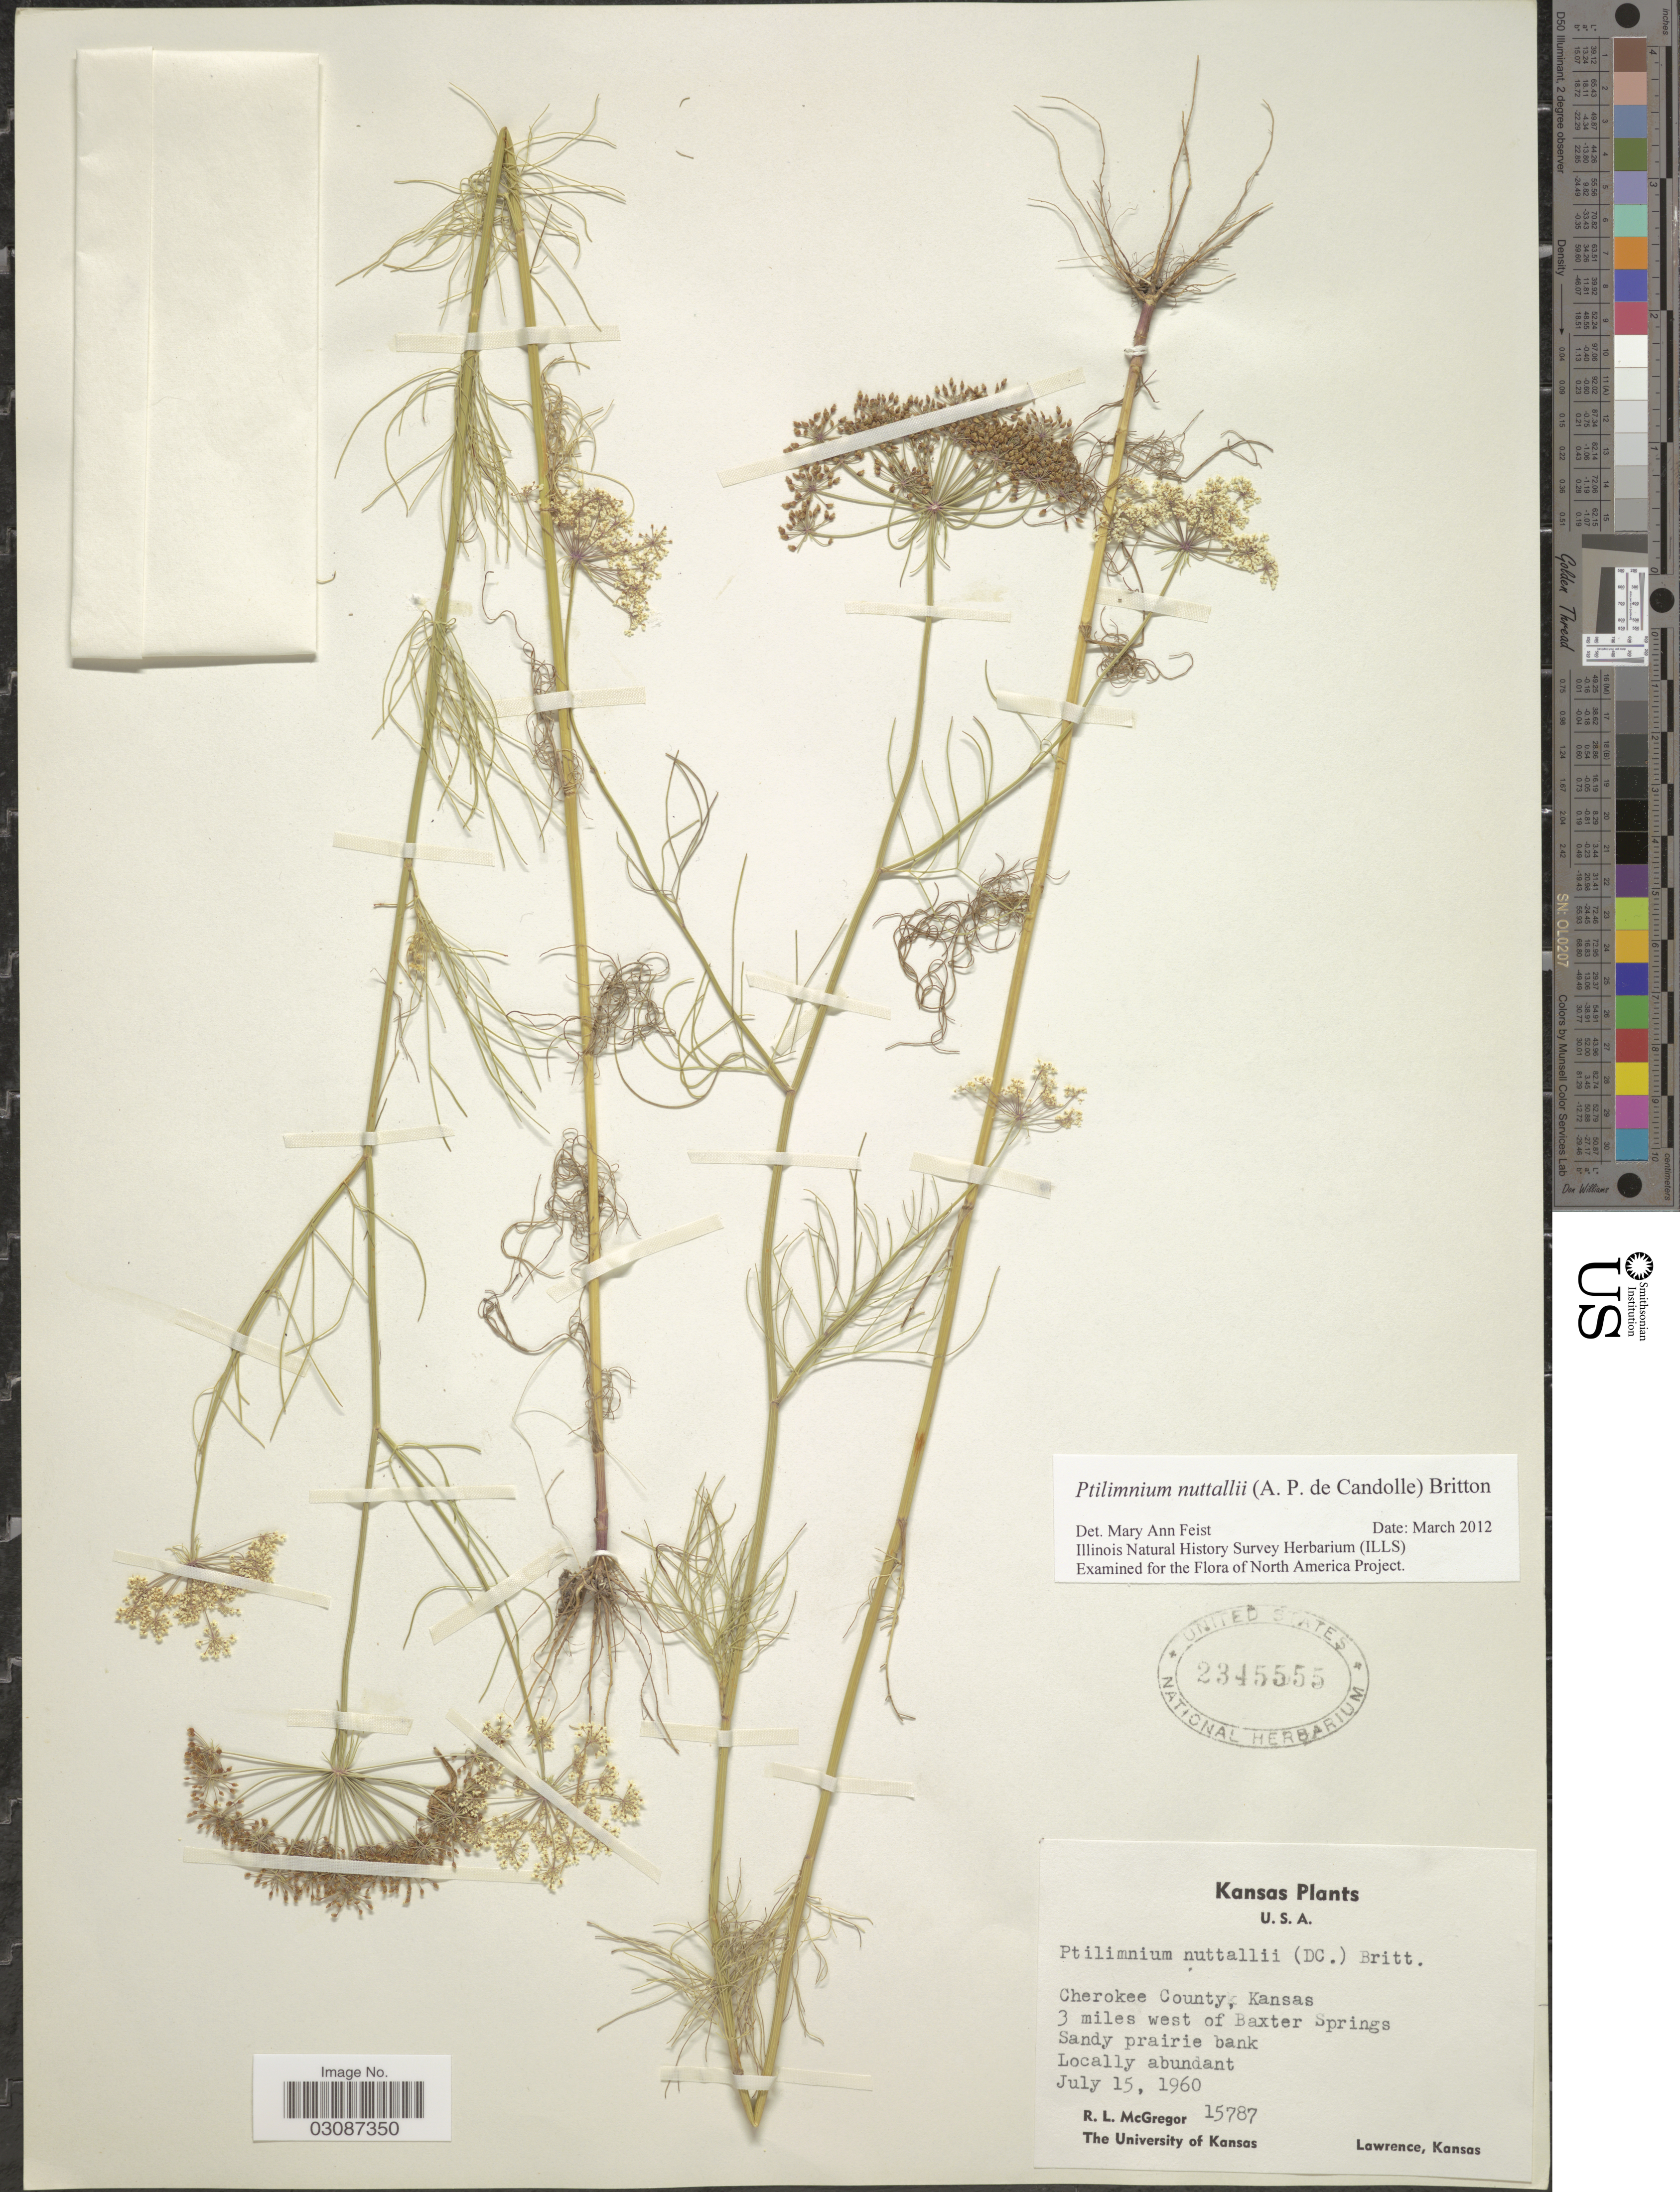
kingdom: Plantae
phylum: Tracheophyta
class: Magnoliopsida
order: Apiales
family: Apiaceae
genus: Ptilimnium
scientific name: Ptilimnium nuttallii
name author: (DC.) Britton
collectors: R. McGregor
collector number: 15787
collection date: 1960-07-15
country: United States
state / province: Kansas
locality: U.S.A. Cherokee County. 3 miles west of Baxter Springs.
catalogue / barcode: US 2345555